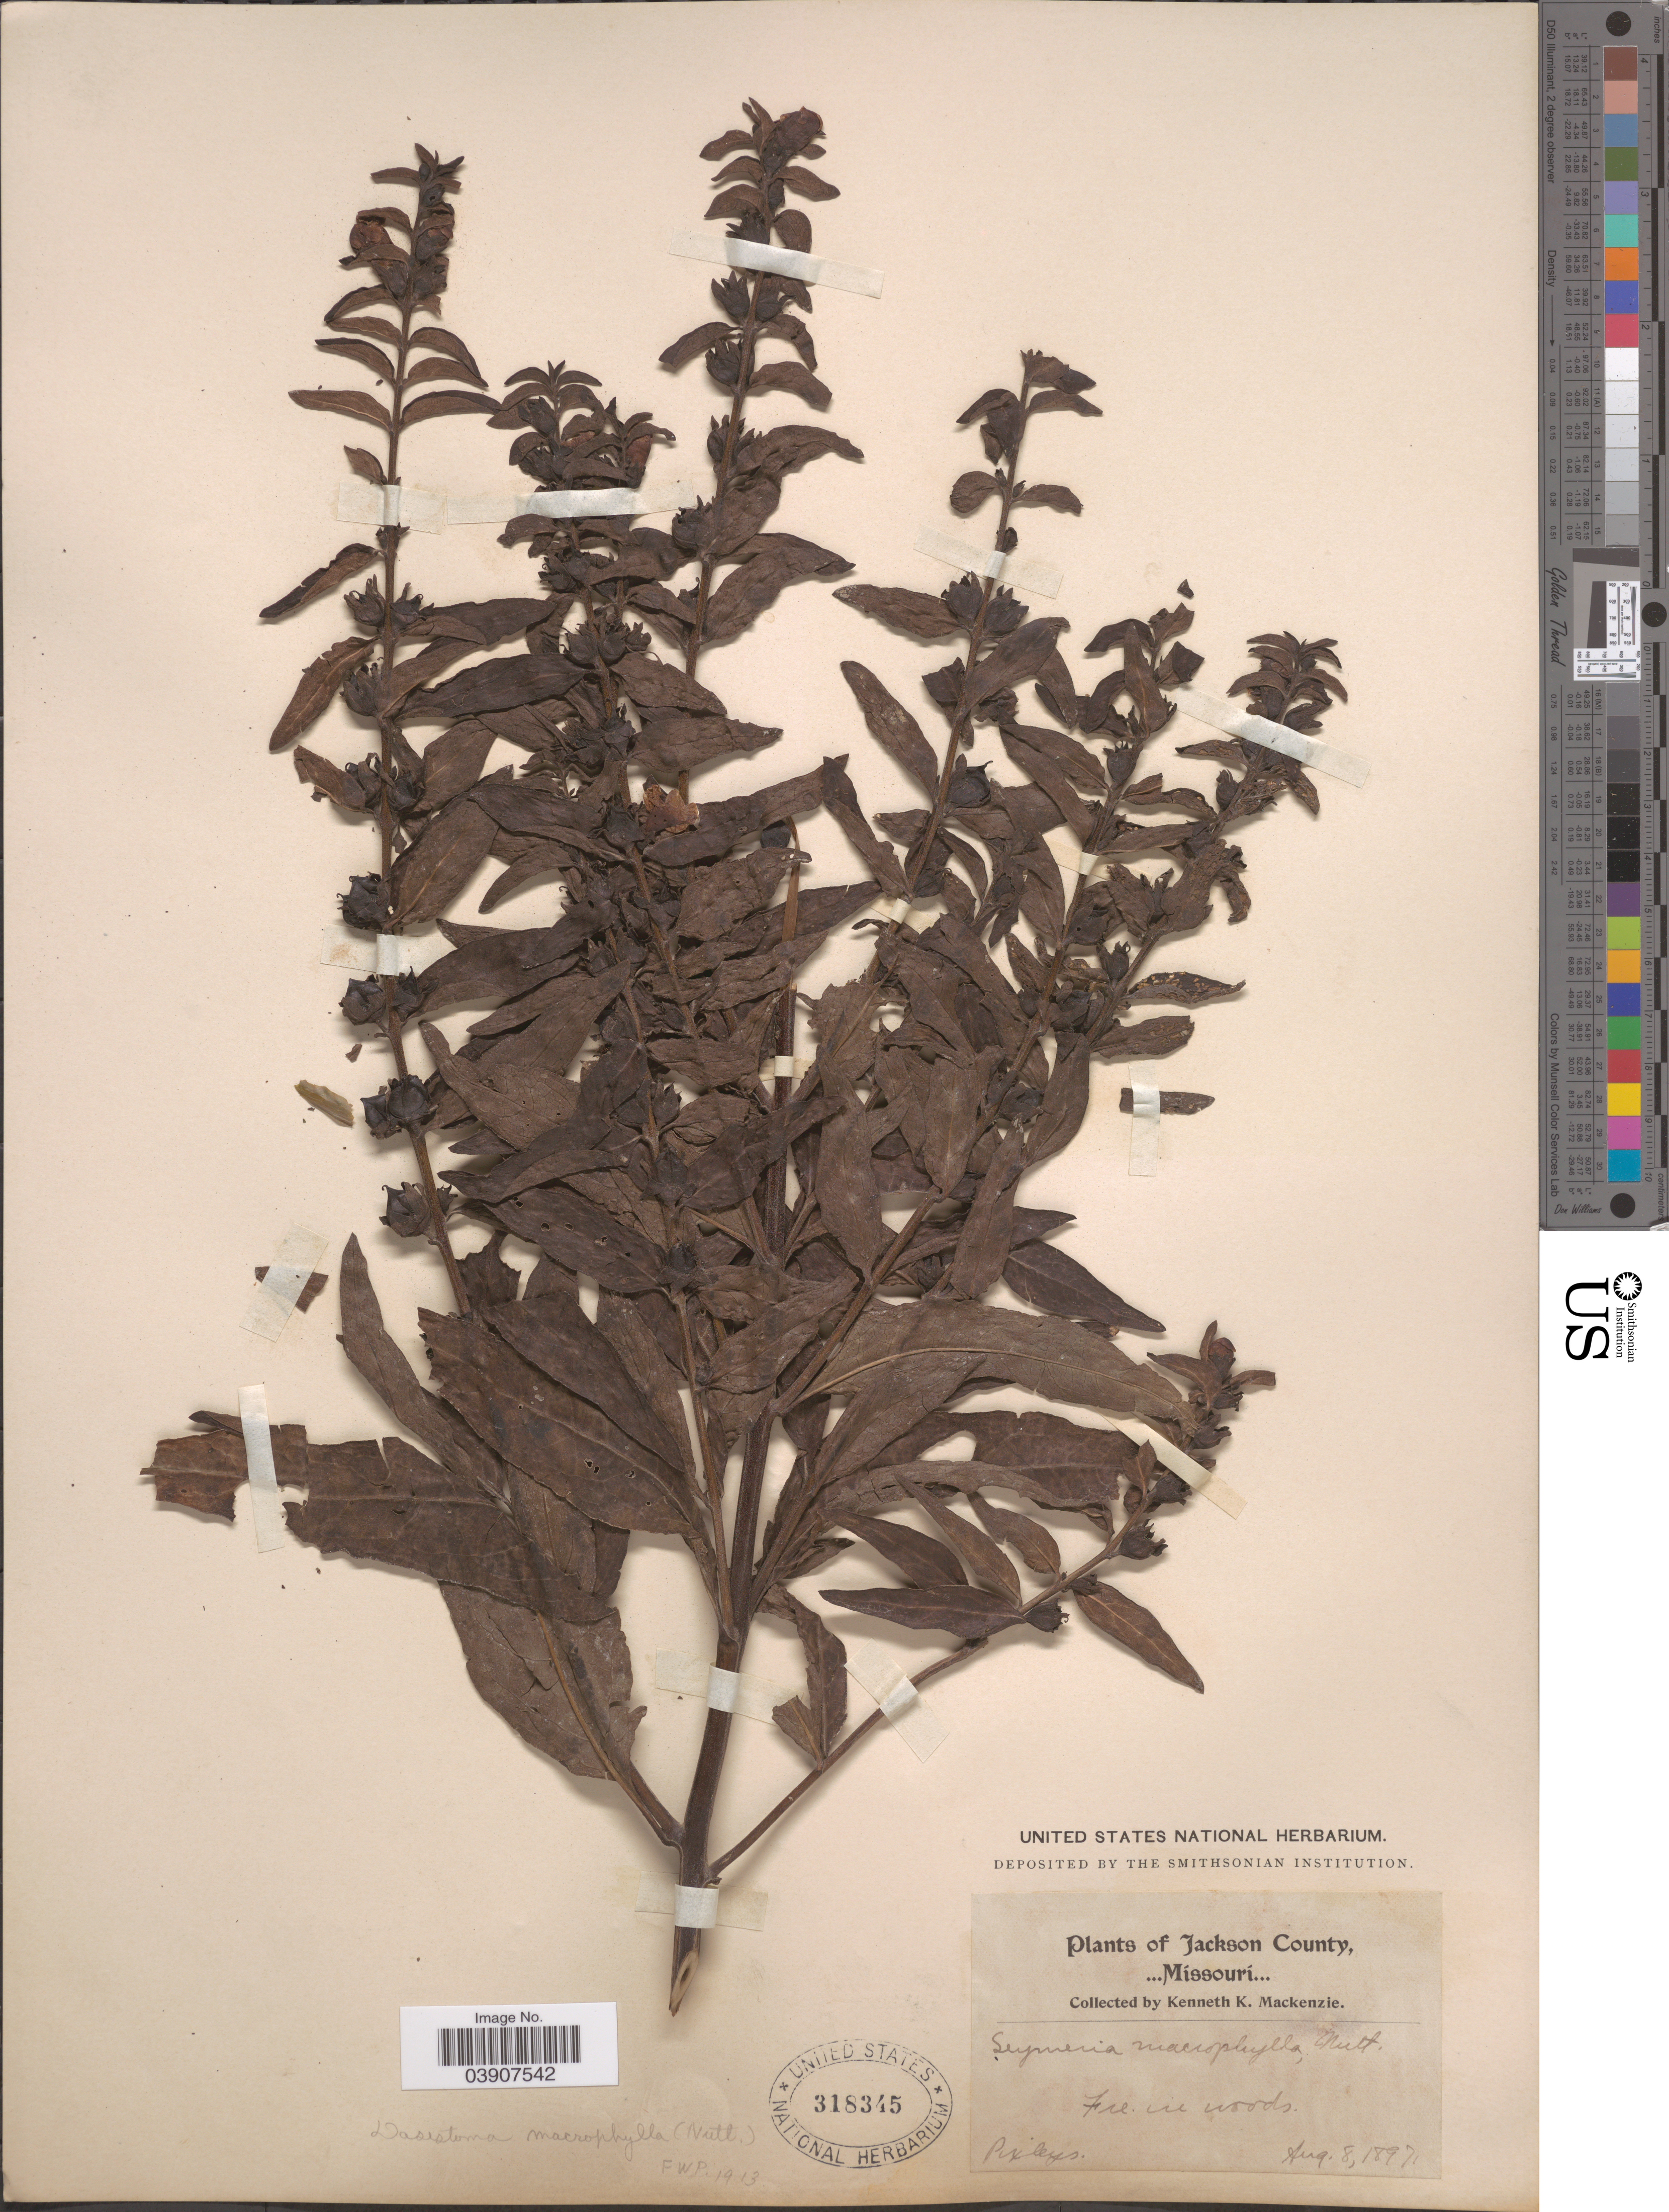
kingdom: Plantae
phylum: Tracheophyta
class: Magnoliopsida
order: Lamiales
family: Orobanchaceae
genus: Dasistoma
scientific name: Dasistoma macrophylla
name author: (Nutt.) Raf.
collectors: K. K. Mackenzie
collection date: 1897-08-08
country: United States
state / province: Missouri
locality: Jackson County. Pixleys.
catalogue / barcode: US 318345